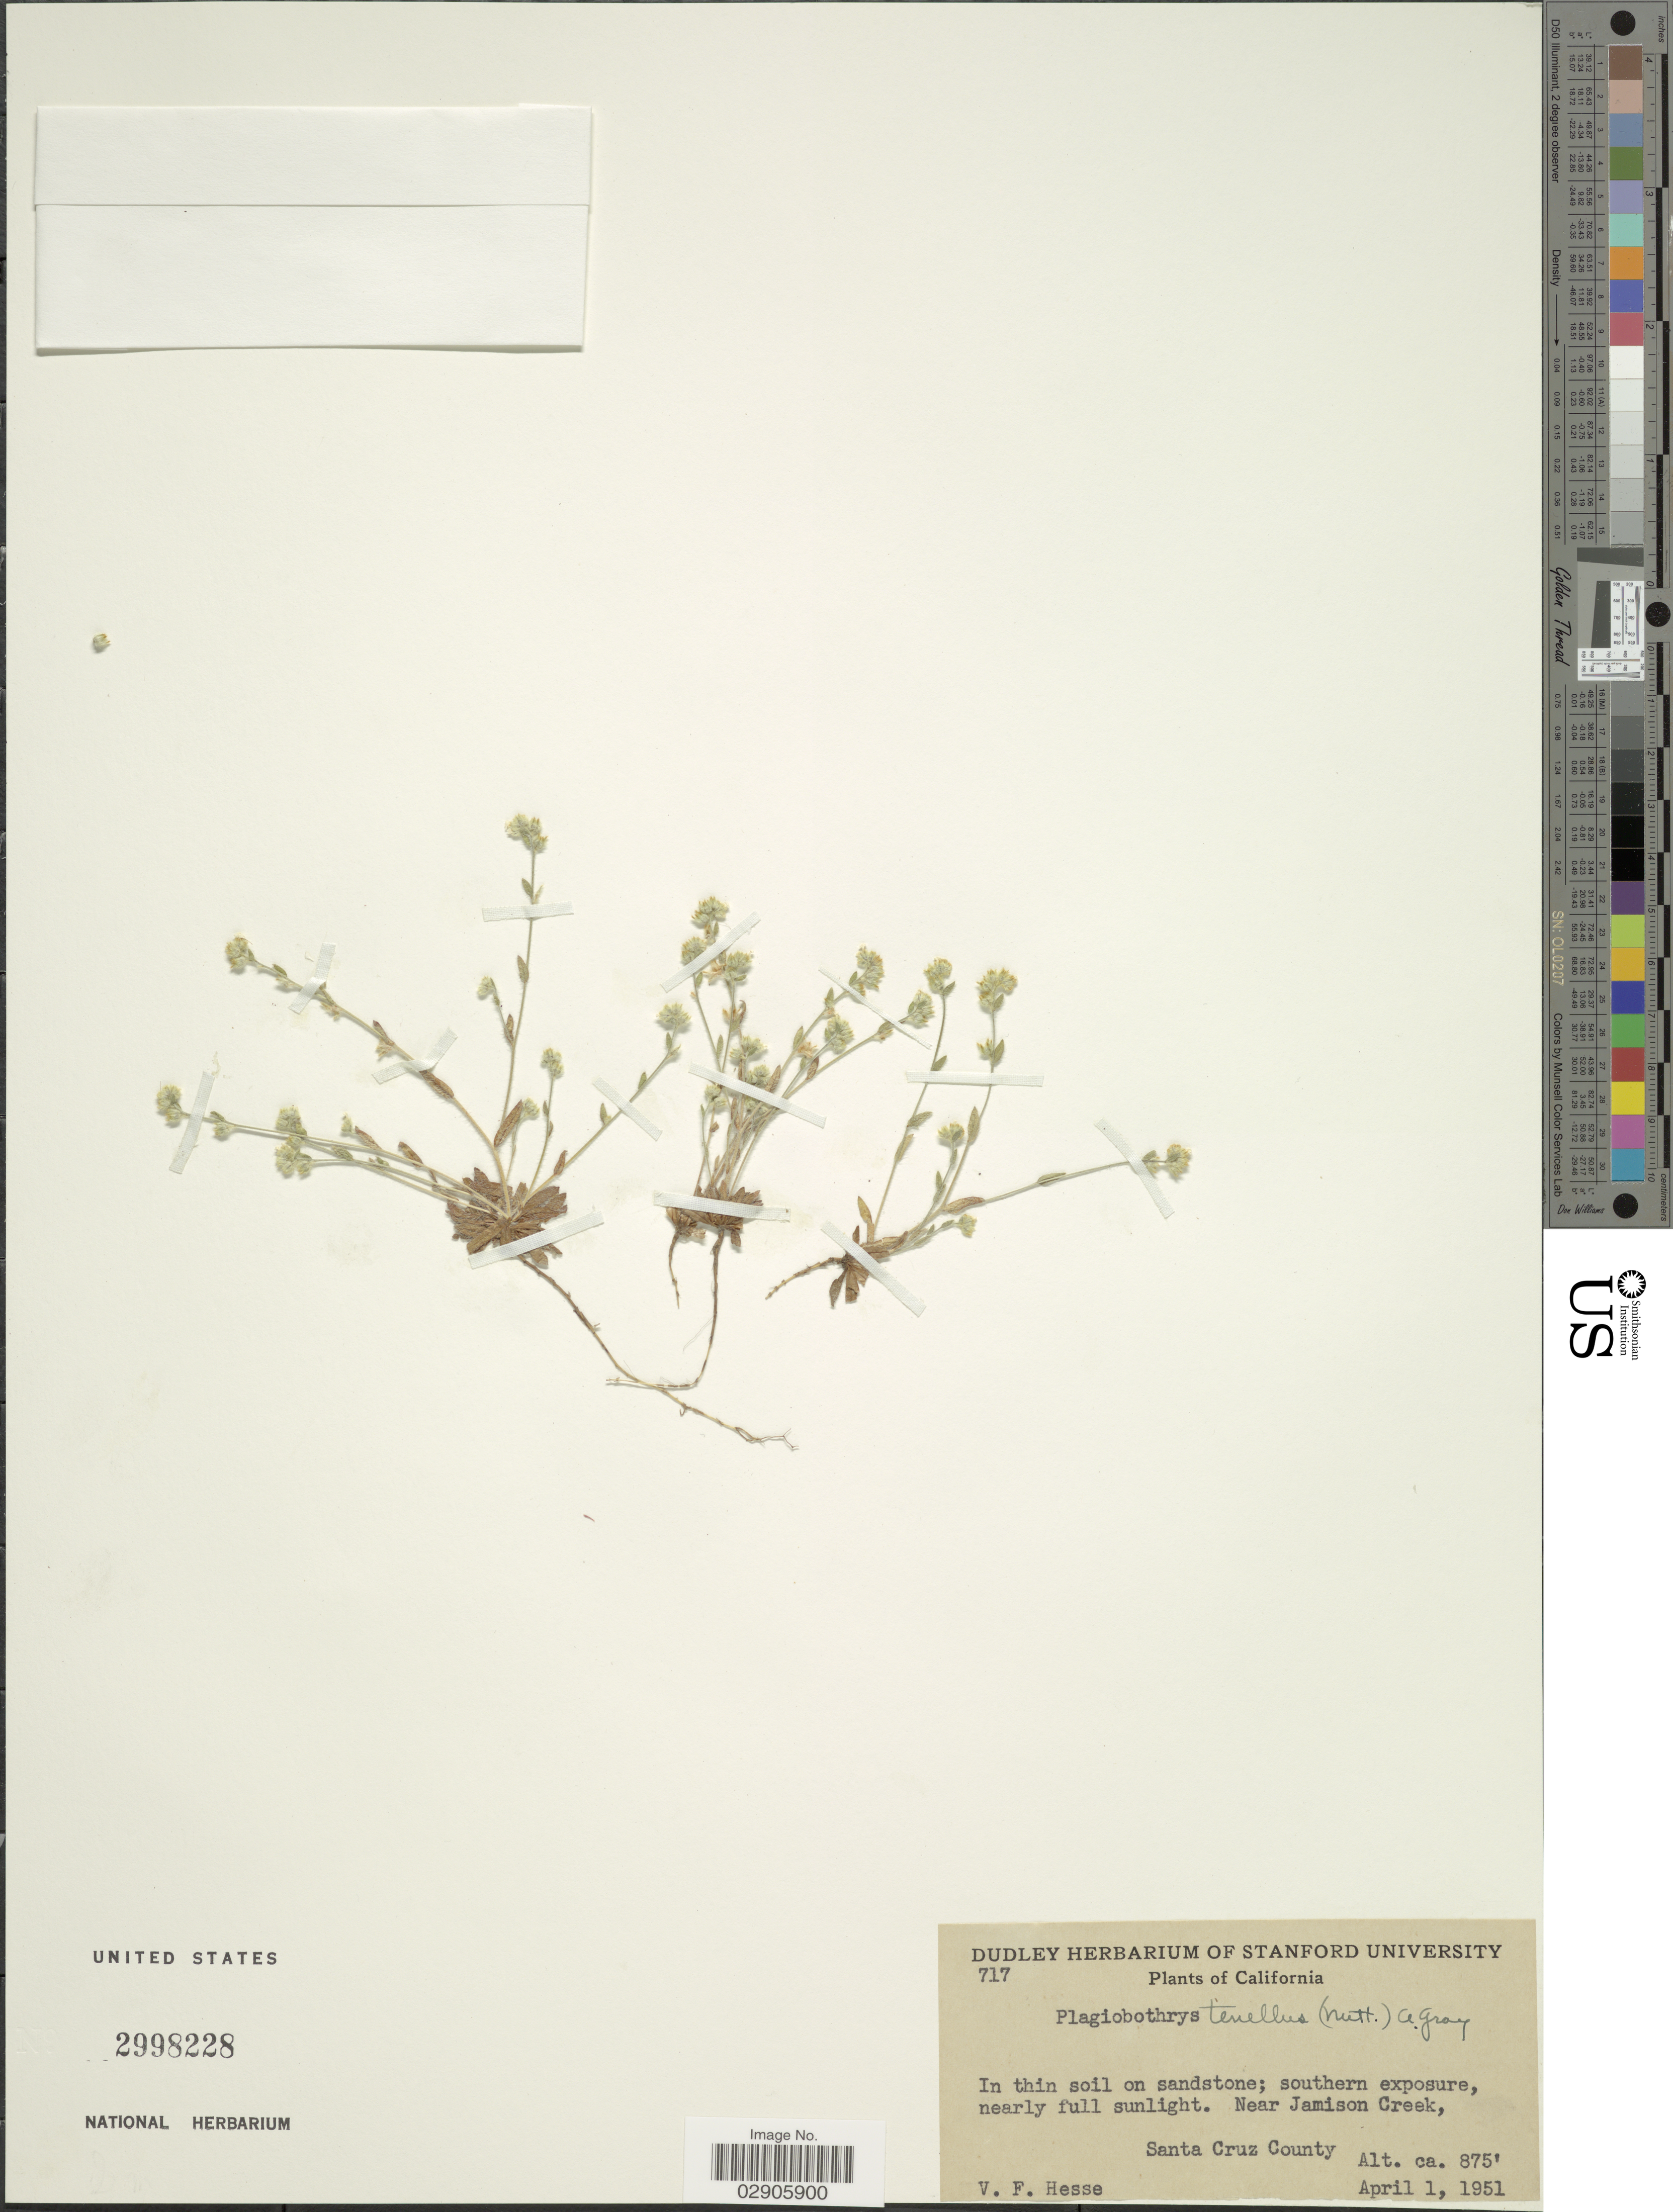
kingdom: Plantae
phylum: Tracheophyta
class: Magnoliopsida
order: Boraginales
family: Boraginaceae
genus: Plagiobothrys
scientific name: Plagiobothrys tenellus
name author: (Nutt.) A. Gray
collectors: V. Hesse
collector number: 717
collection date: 1951-04-01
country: United States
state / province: California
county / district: Santa Cruz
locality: In thin soil on sandstone; southern exposure, nearly full sunlight. Near Jamison Creek, Santa Cruz County.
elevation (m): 267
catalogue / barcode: US 2998228